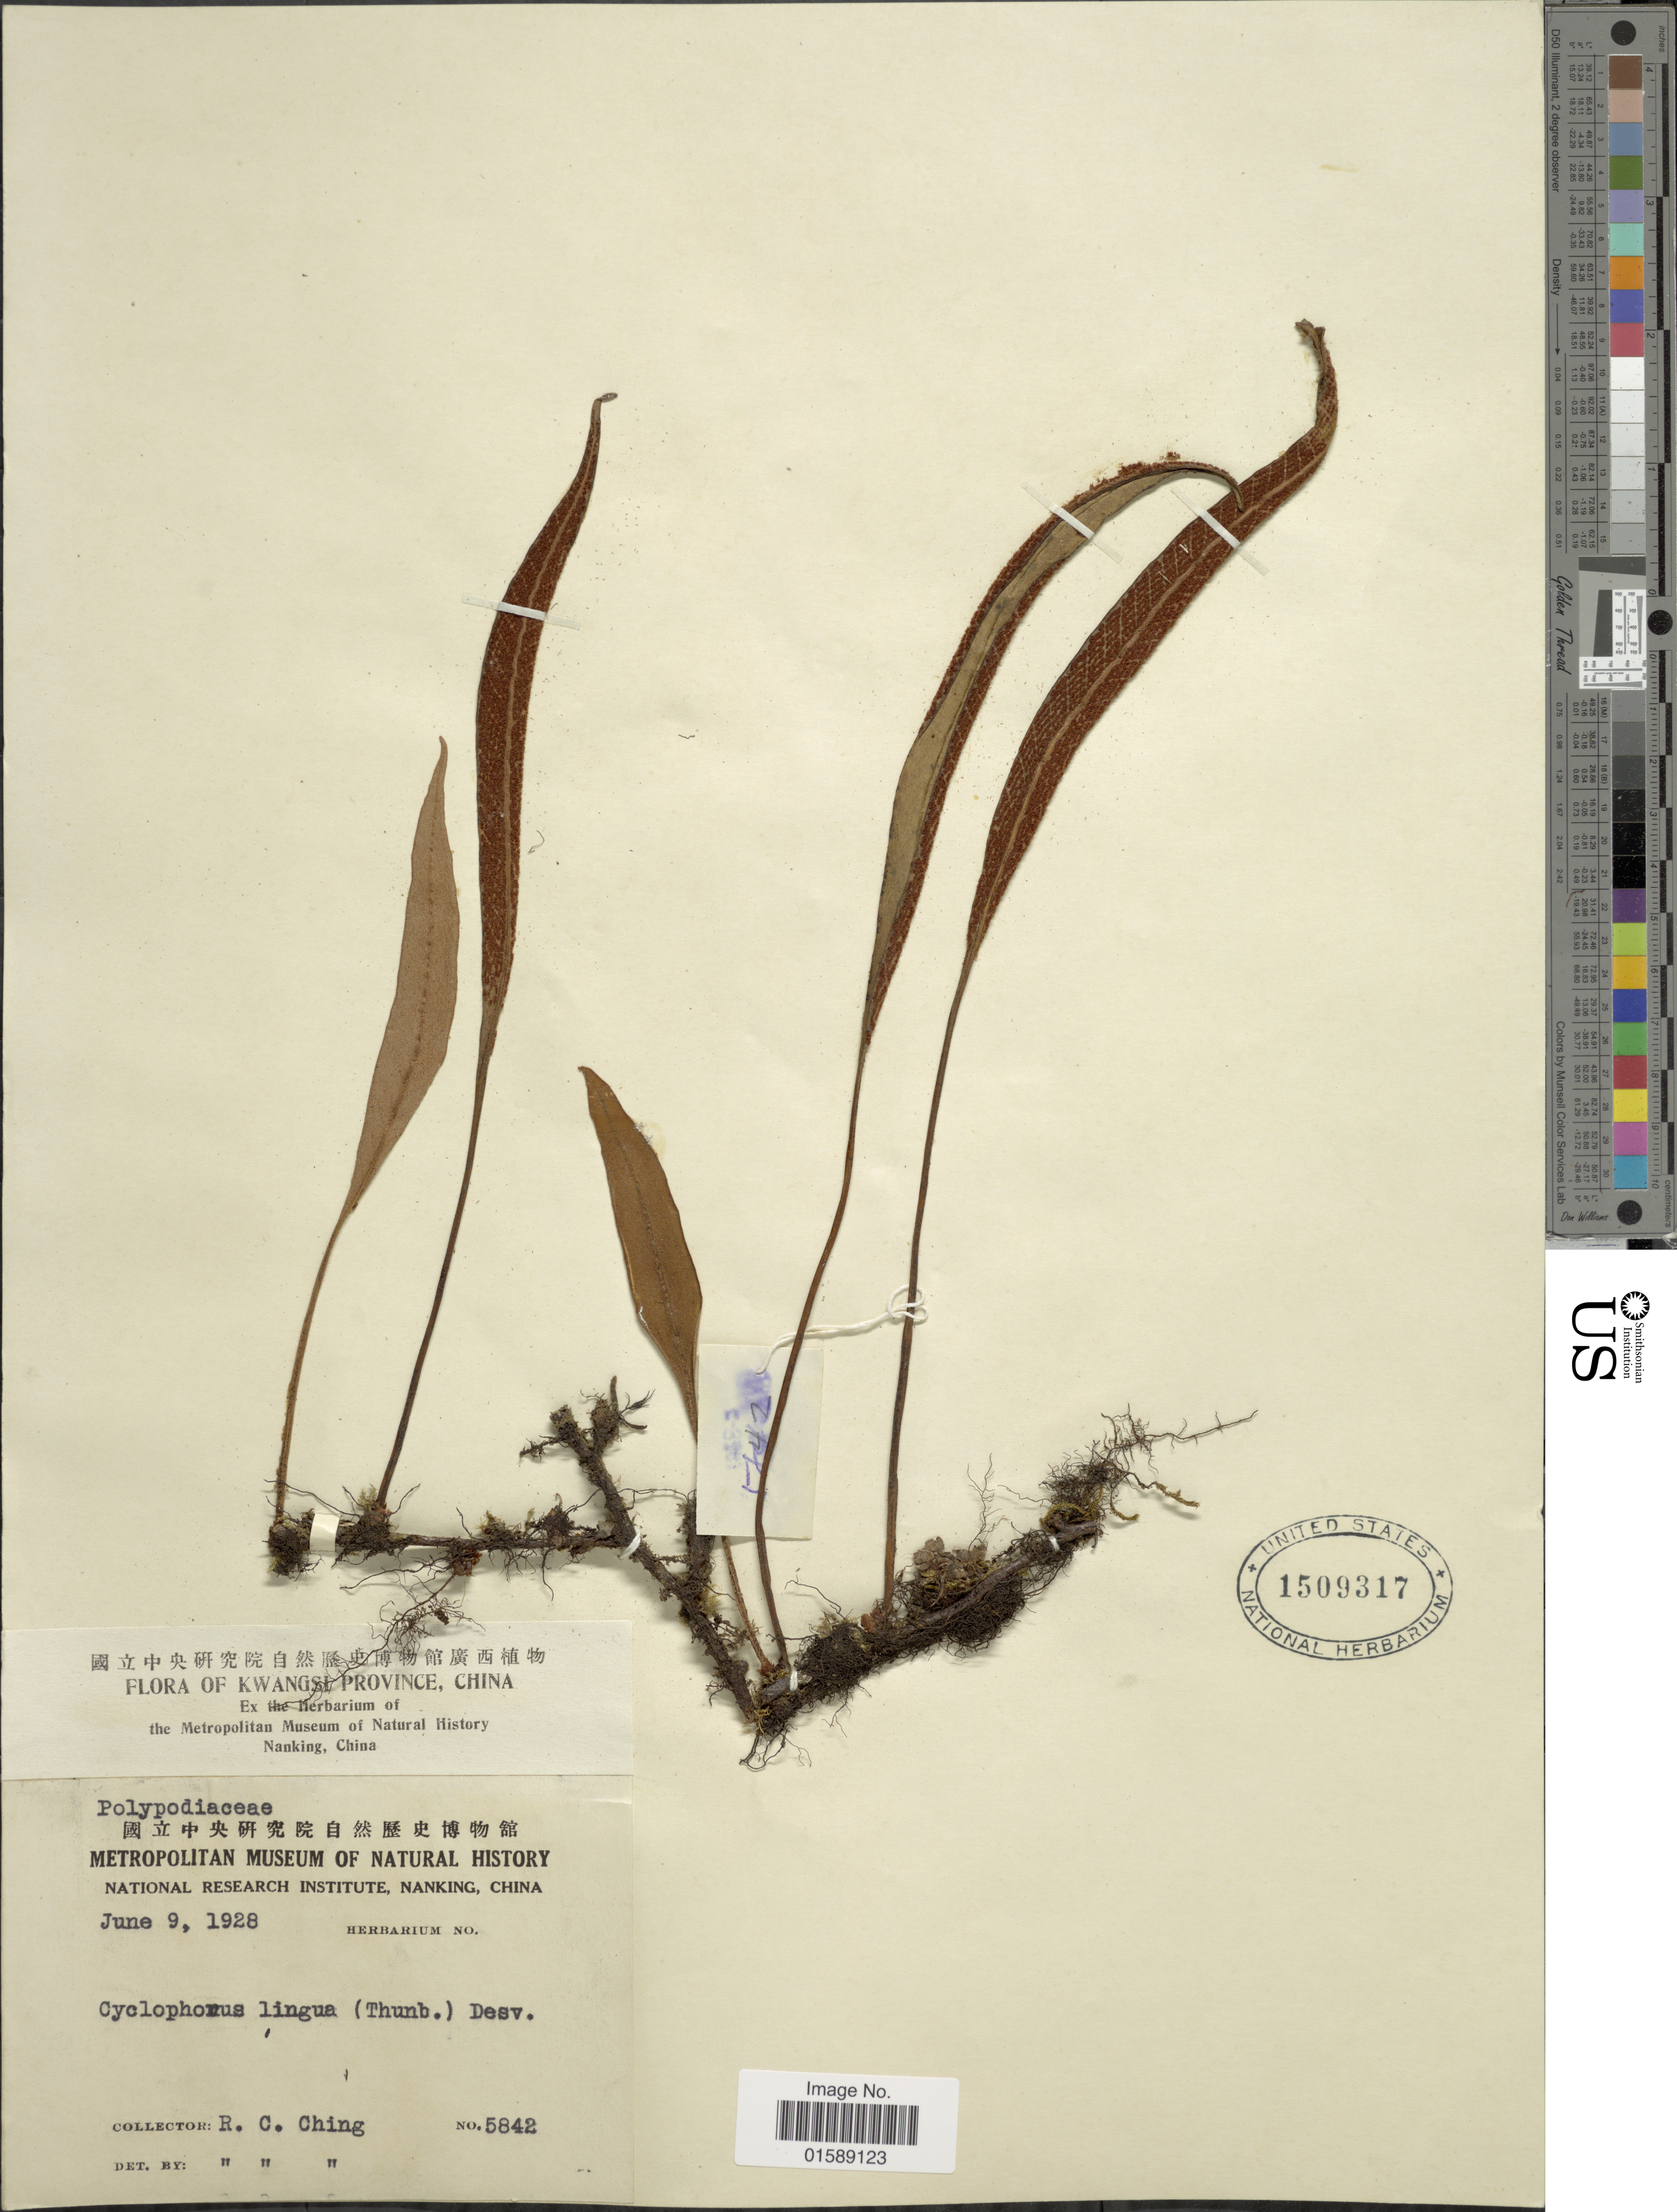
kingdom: Plantae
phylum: Tracheophyta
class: Polypodiopsida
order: Polypodiales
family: Polypodiaceae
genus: Pyrrosia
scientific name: Pyrrosia lingua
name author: (Thurb.) Farw.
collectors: R. C. Ching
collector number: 5842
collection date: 1928-06-09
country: China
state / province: Guangxi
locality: Kwangsi Province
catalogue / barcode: US 1509317